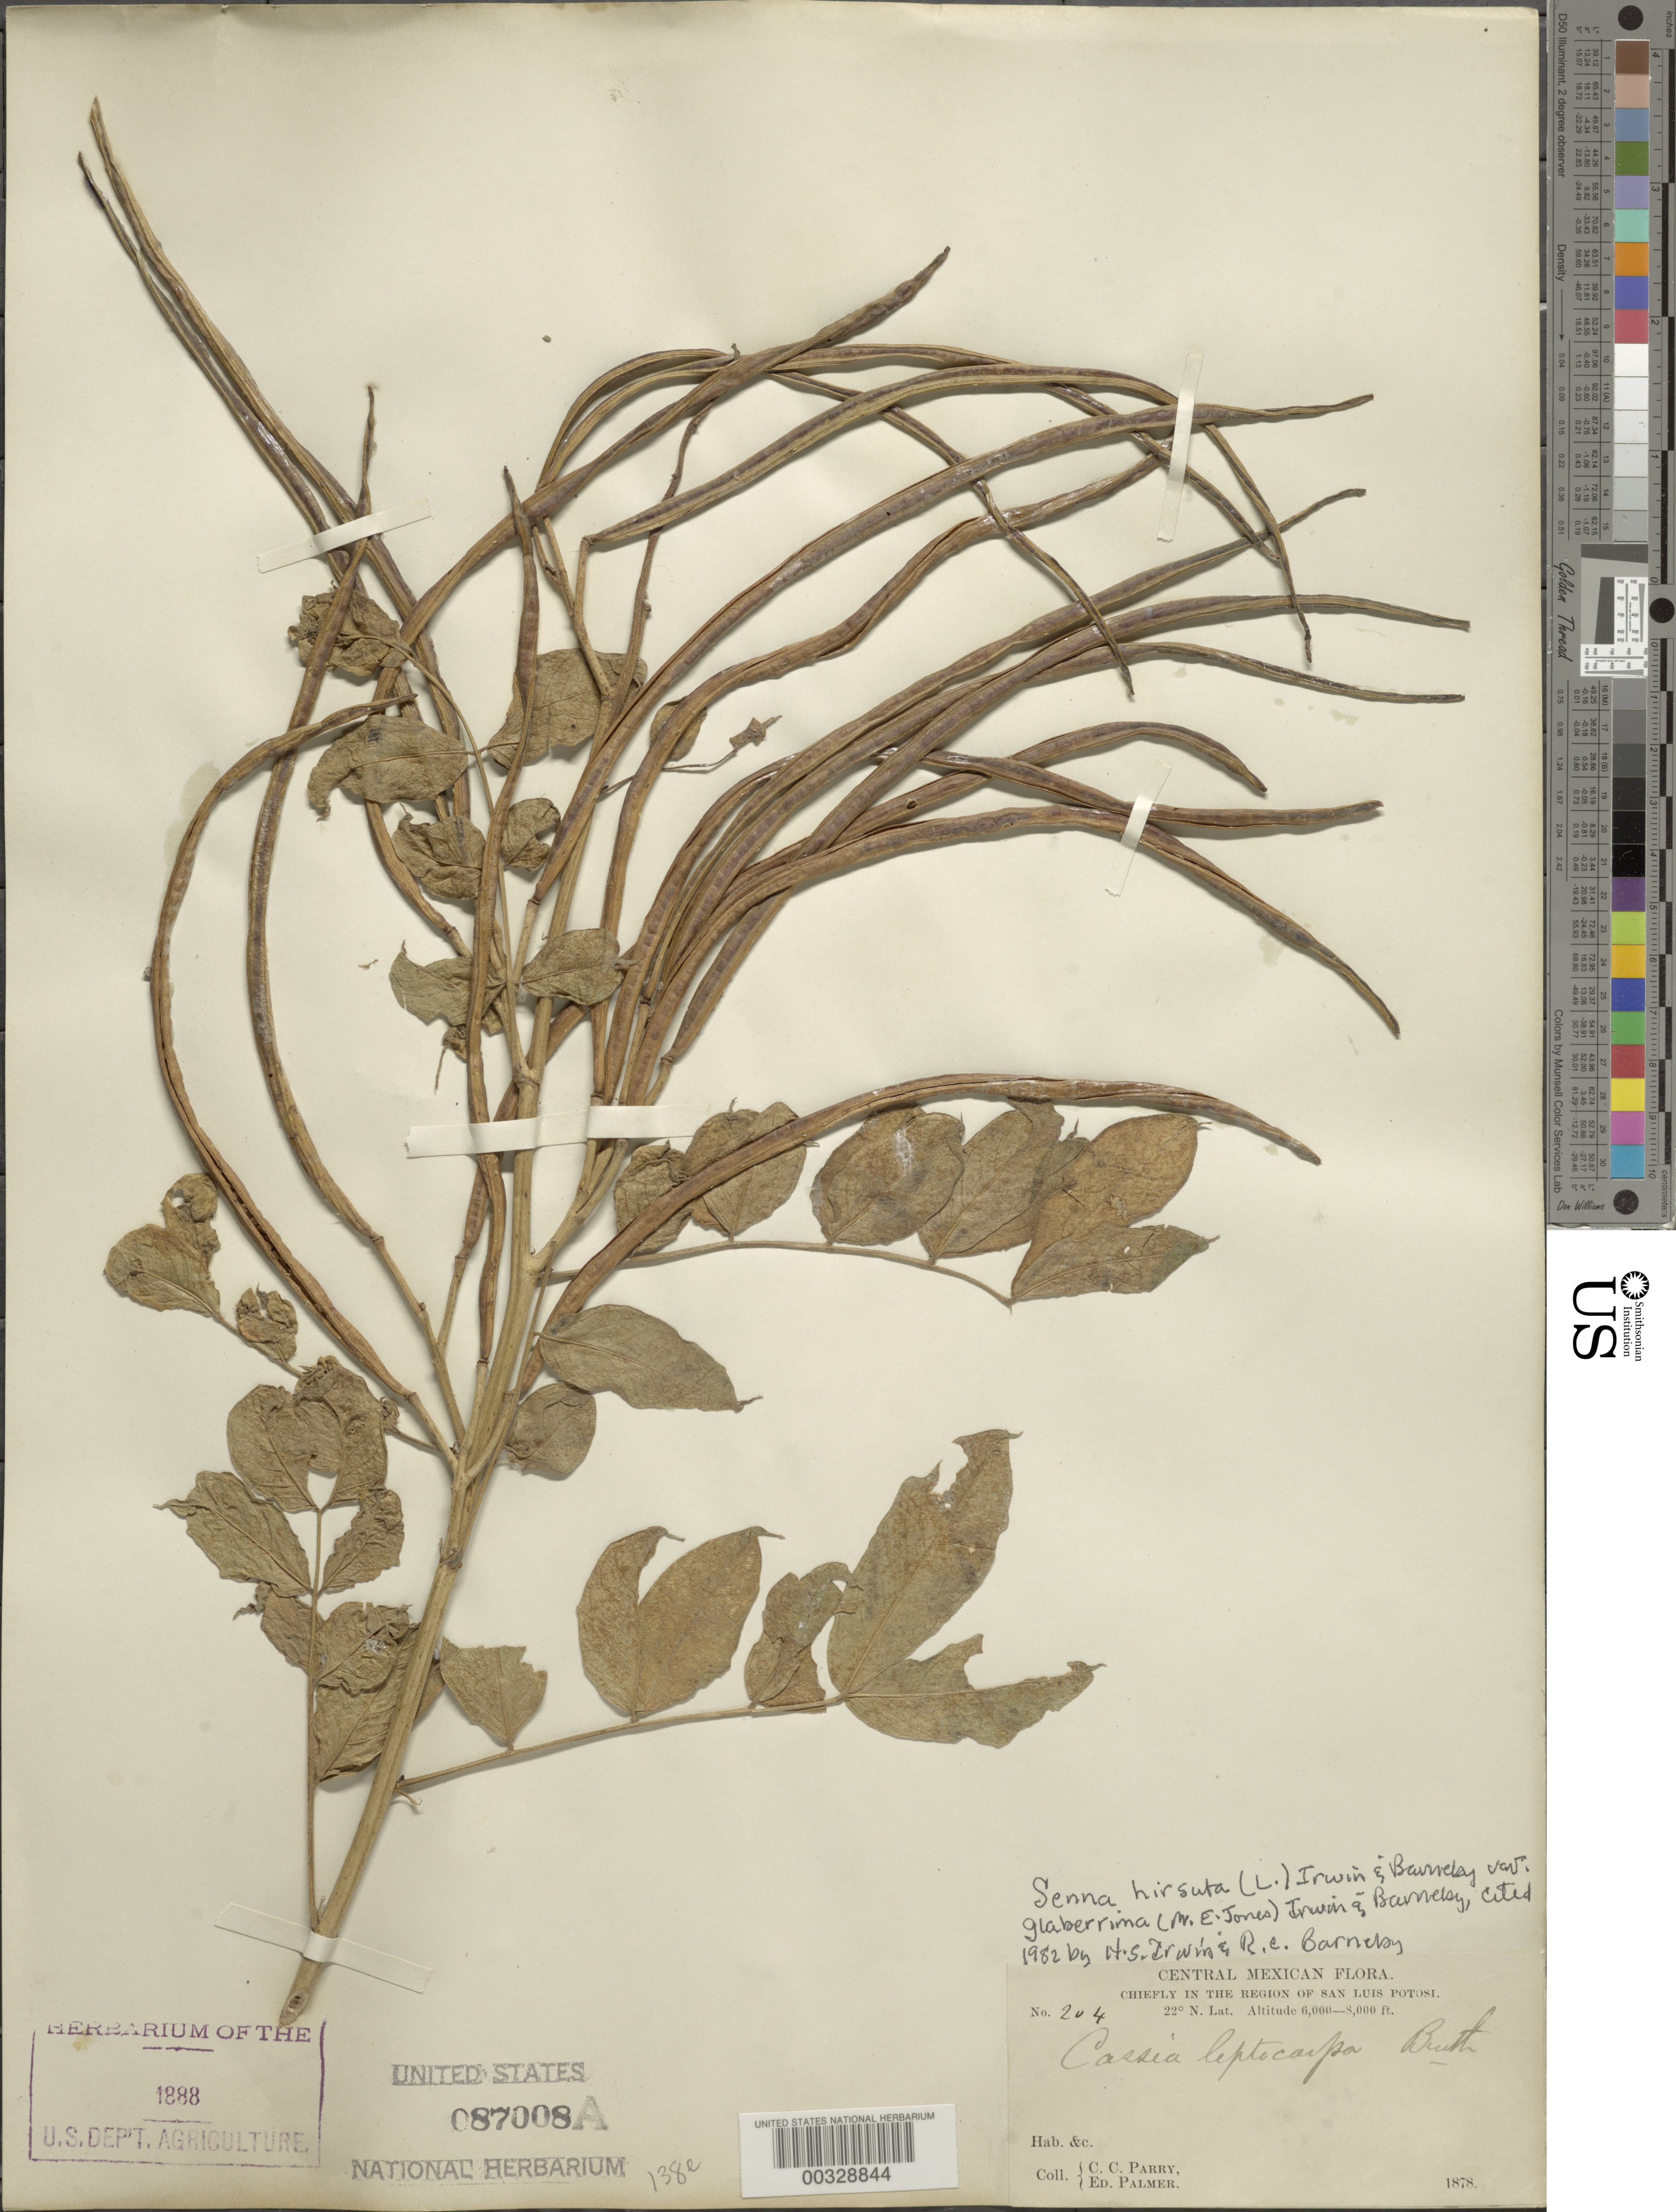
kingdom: Plantae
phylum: Tracheophyta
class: Magnoliopsida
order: Fabales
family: Fabaceae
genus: Senna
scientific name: Senna hirsuta var. glaberrima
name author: (M.E. Jones) H.S. Irwin & Barneby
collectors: C. C. Parry & E. Palmer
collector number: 204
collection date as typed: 1878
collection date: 1878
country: Mexico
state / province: San Luis Potosí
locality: In the region of San Luis Potosi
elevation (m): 1829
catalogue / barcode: US 87008A